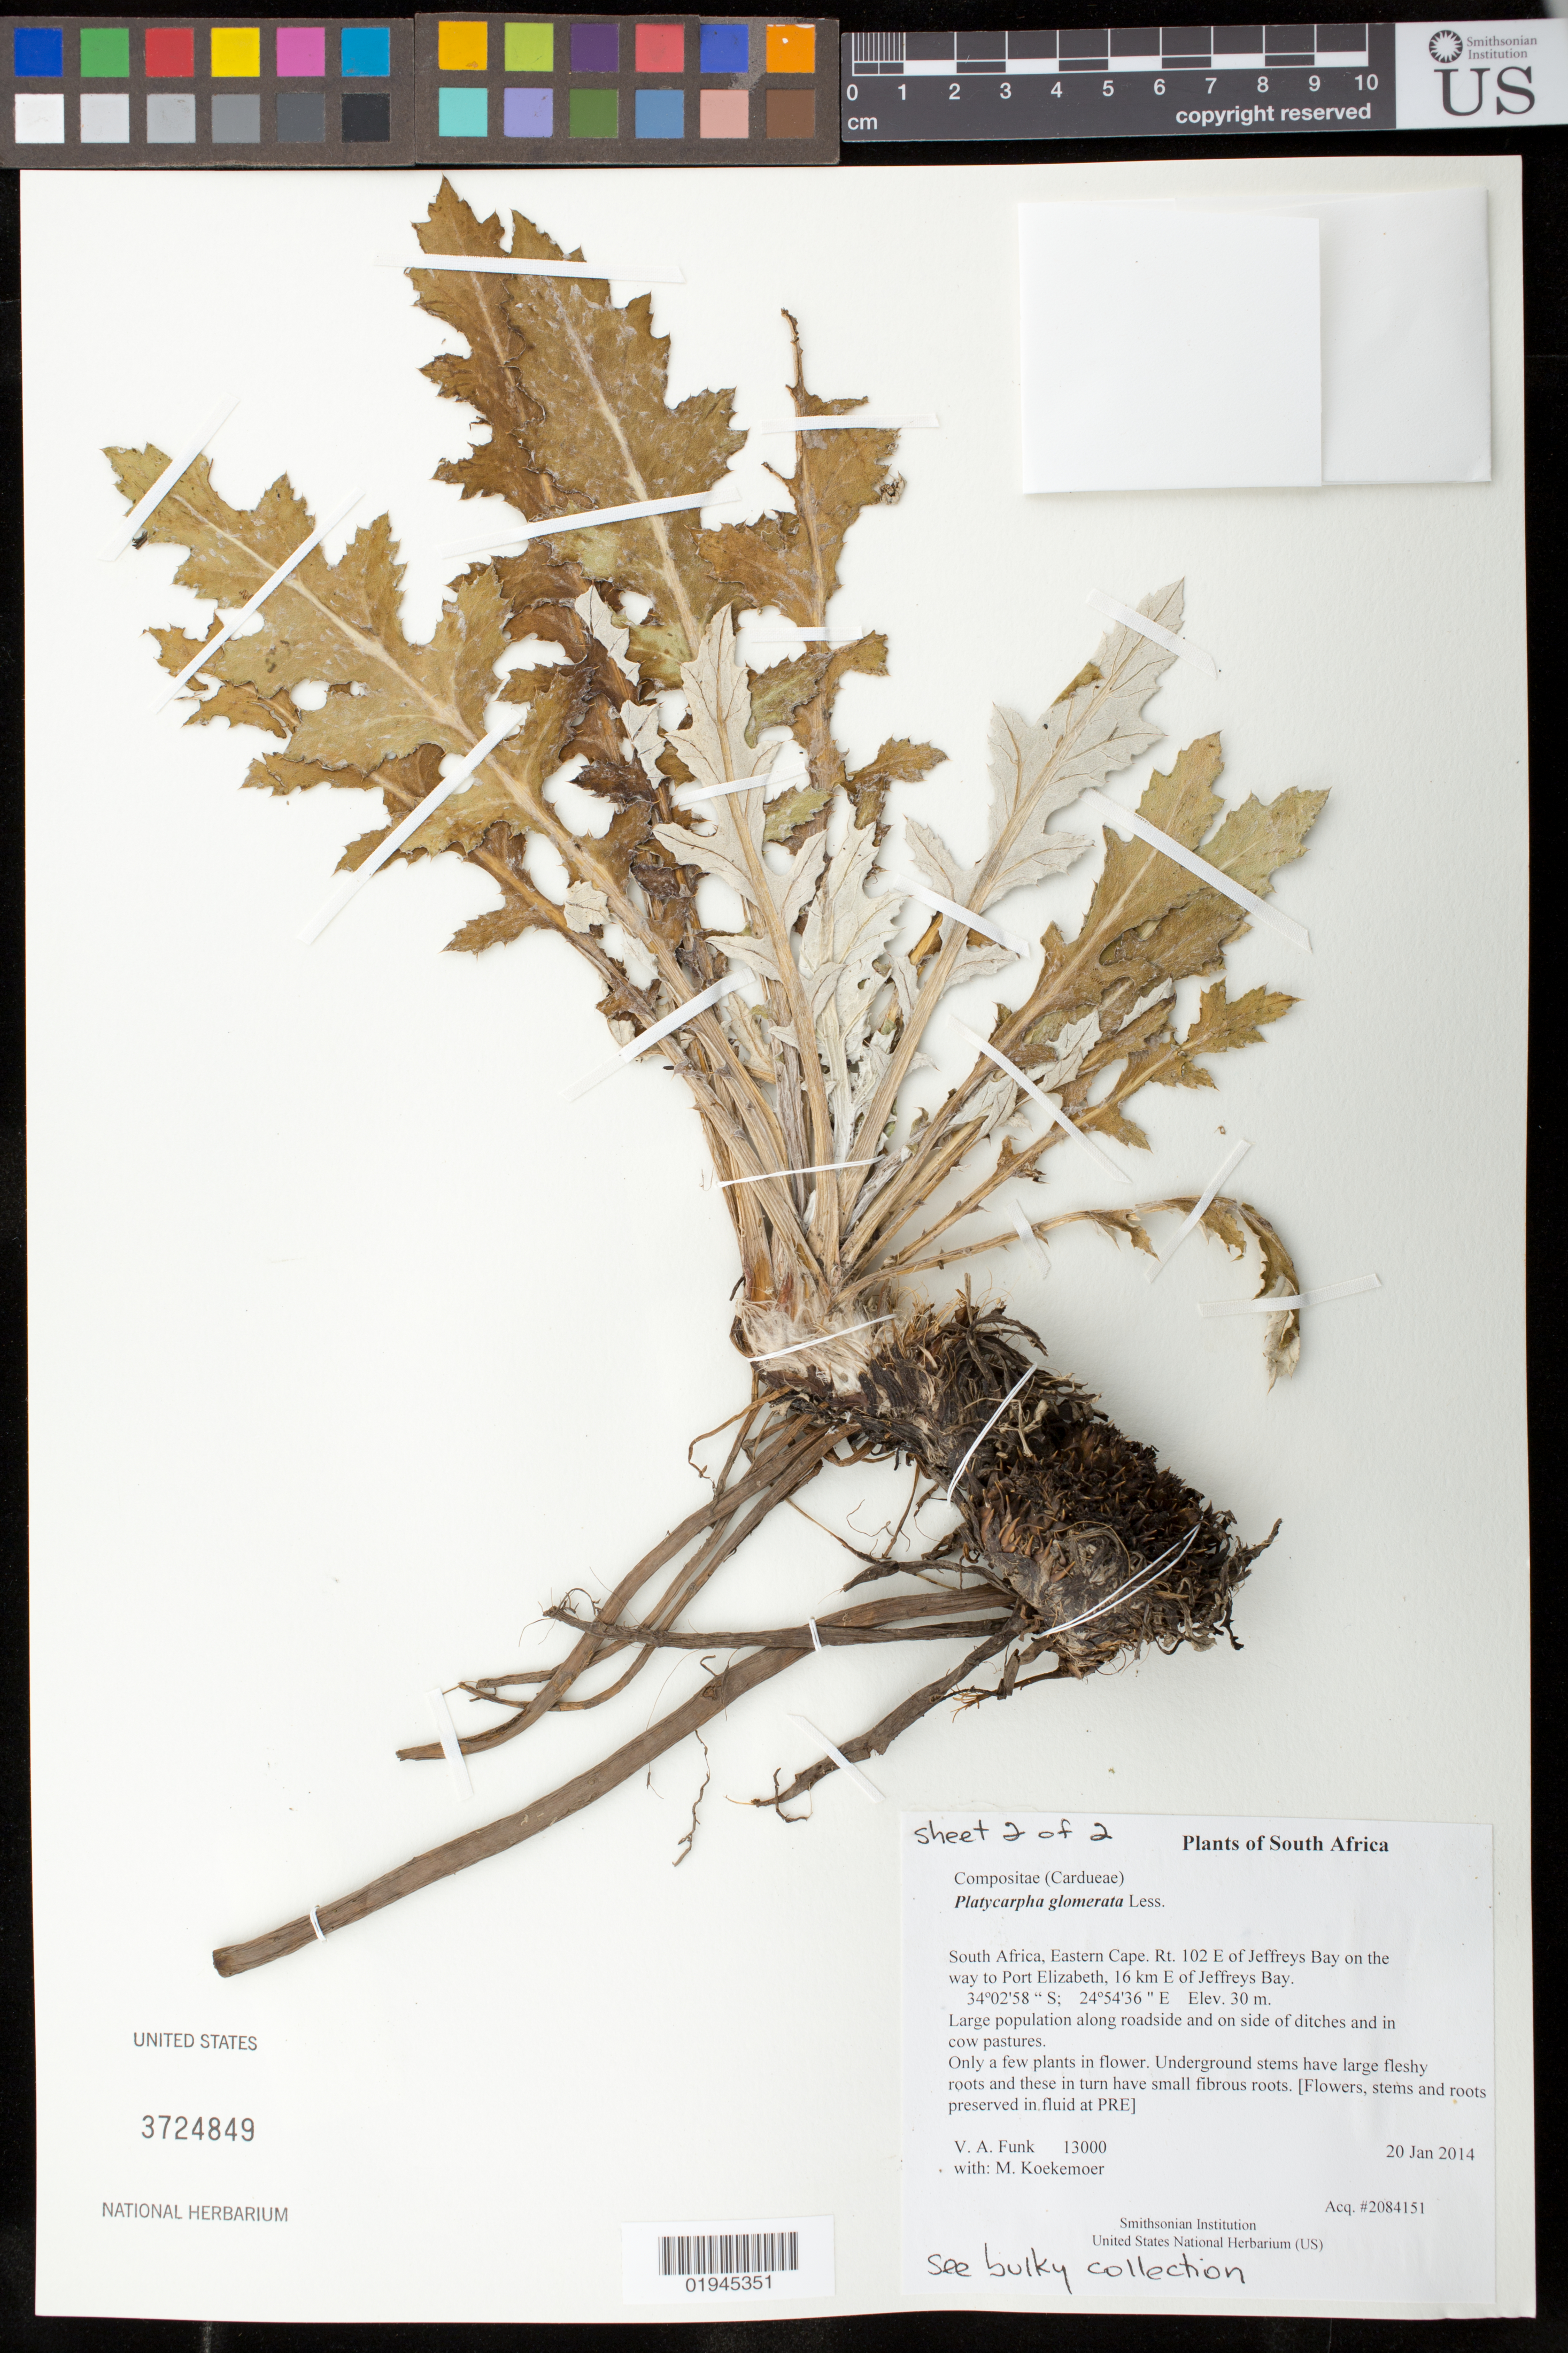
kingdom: Plantae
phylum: Tracheophyta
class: Magnoliopsida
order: Asterales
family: Asteraceae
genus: Platycarpha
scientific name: Platycarpha glomerata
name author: Less.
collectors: M. Koekemoer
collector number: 13000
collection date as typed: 20 Jan 2014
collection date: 2014-01-20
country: South Africa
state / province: Eastern Cape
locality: Rt. 102 E of Jeffreys Bay on the way to Port Elizabeth, 16 km E of Jeffreys Bay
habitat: Large population along roadside and on side of ditches and in cow pastures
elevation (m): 30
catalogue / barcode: US 3724849